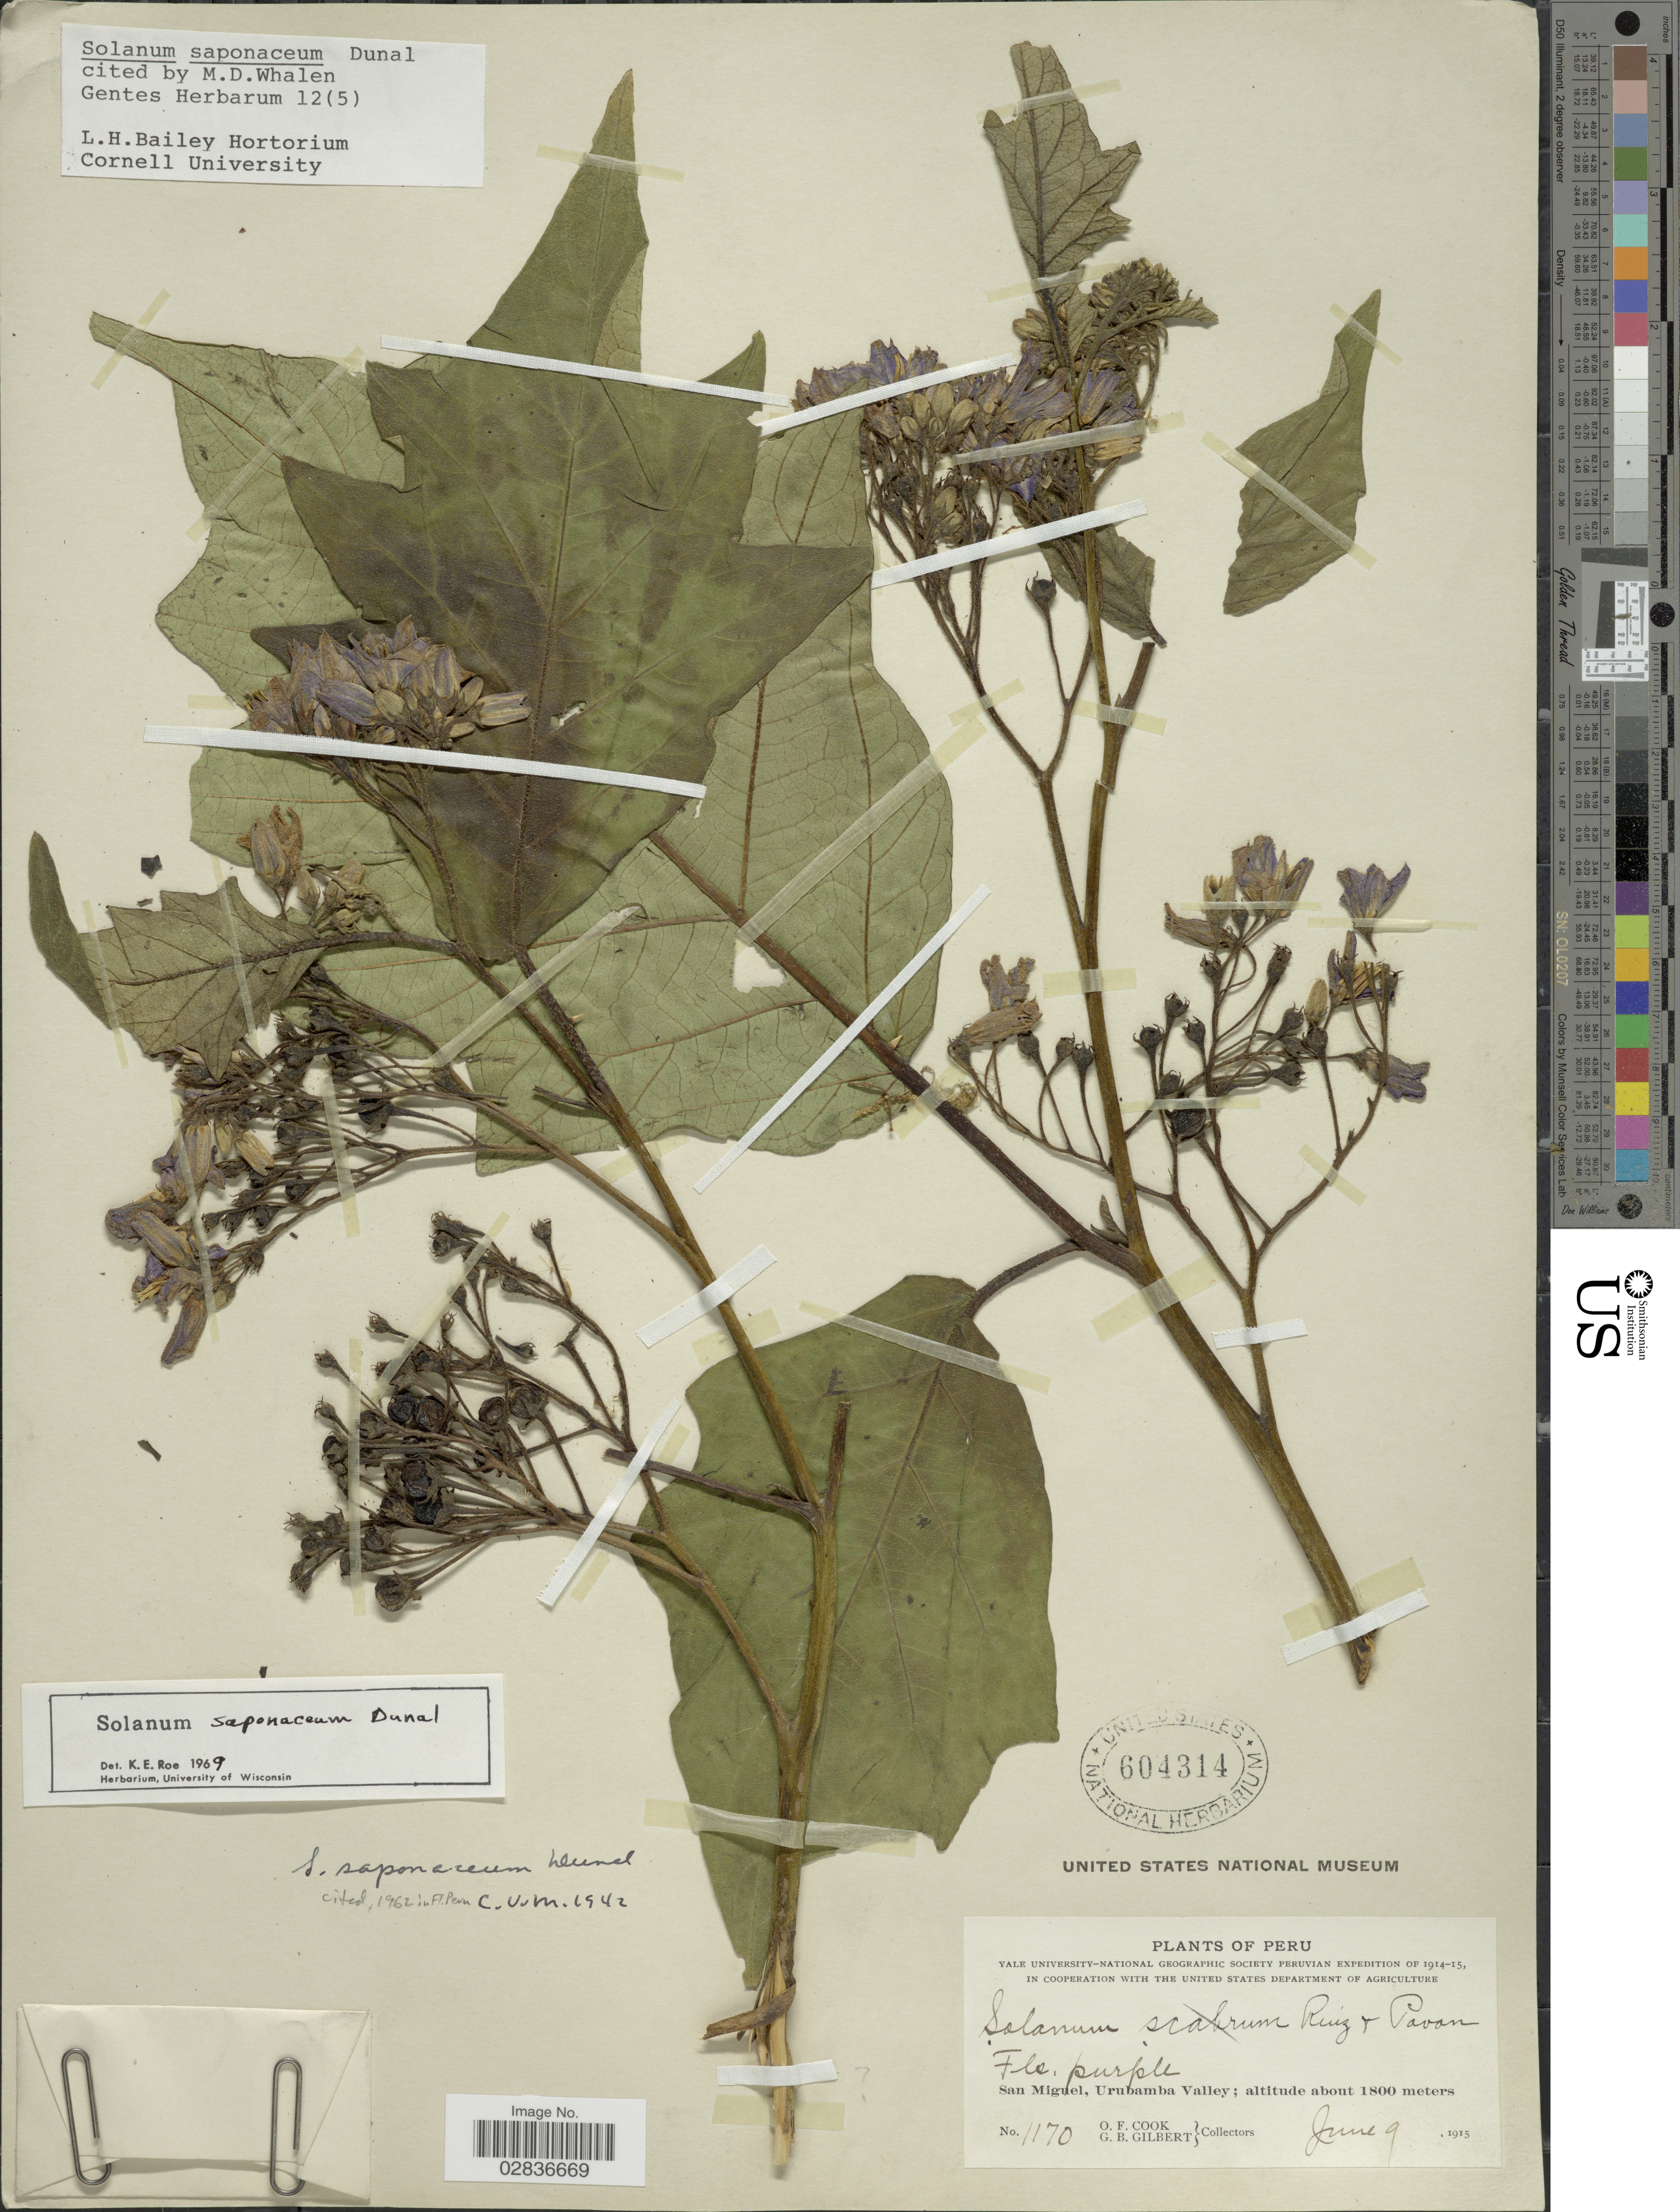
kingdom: Plantae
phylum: Tracheophyta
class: Magnoliopsida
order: Solanales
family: Solanaceae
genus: Solanum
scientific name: Solanum saponaceum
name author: Dunal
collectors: O. F. Cook & G. B. Gilbert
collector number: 1170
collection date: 1915-06-09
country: Peru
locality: San Miguel, Urubamba Valley.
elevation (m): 1800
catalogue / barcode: US 604314